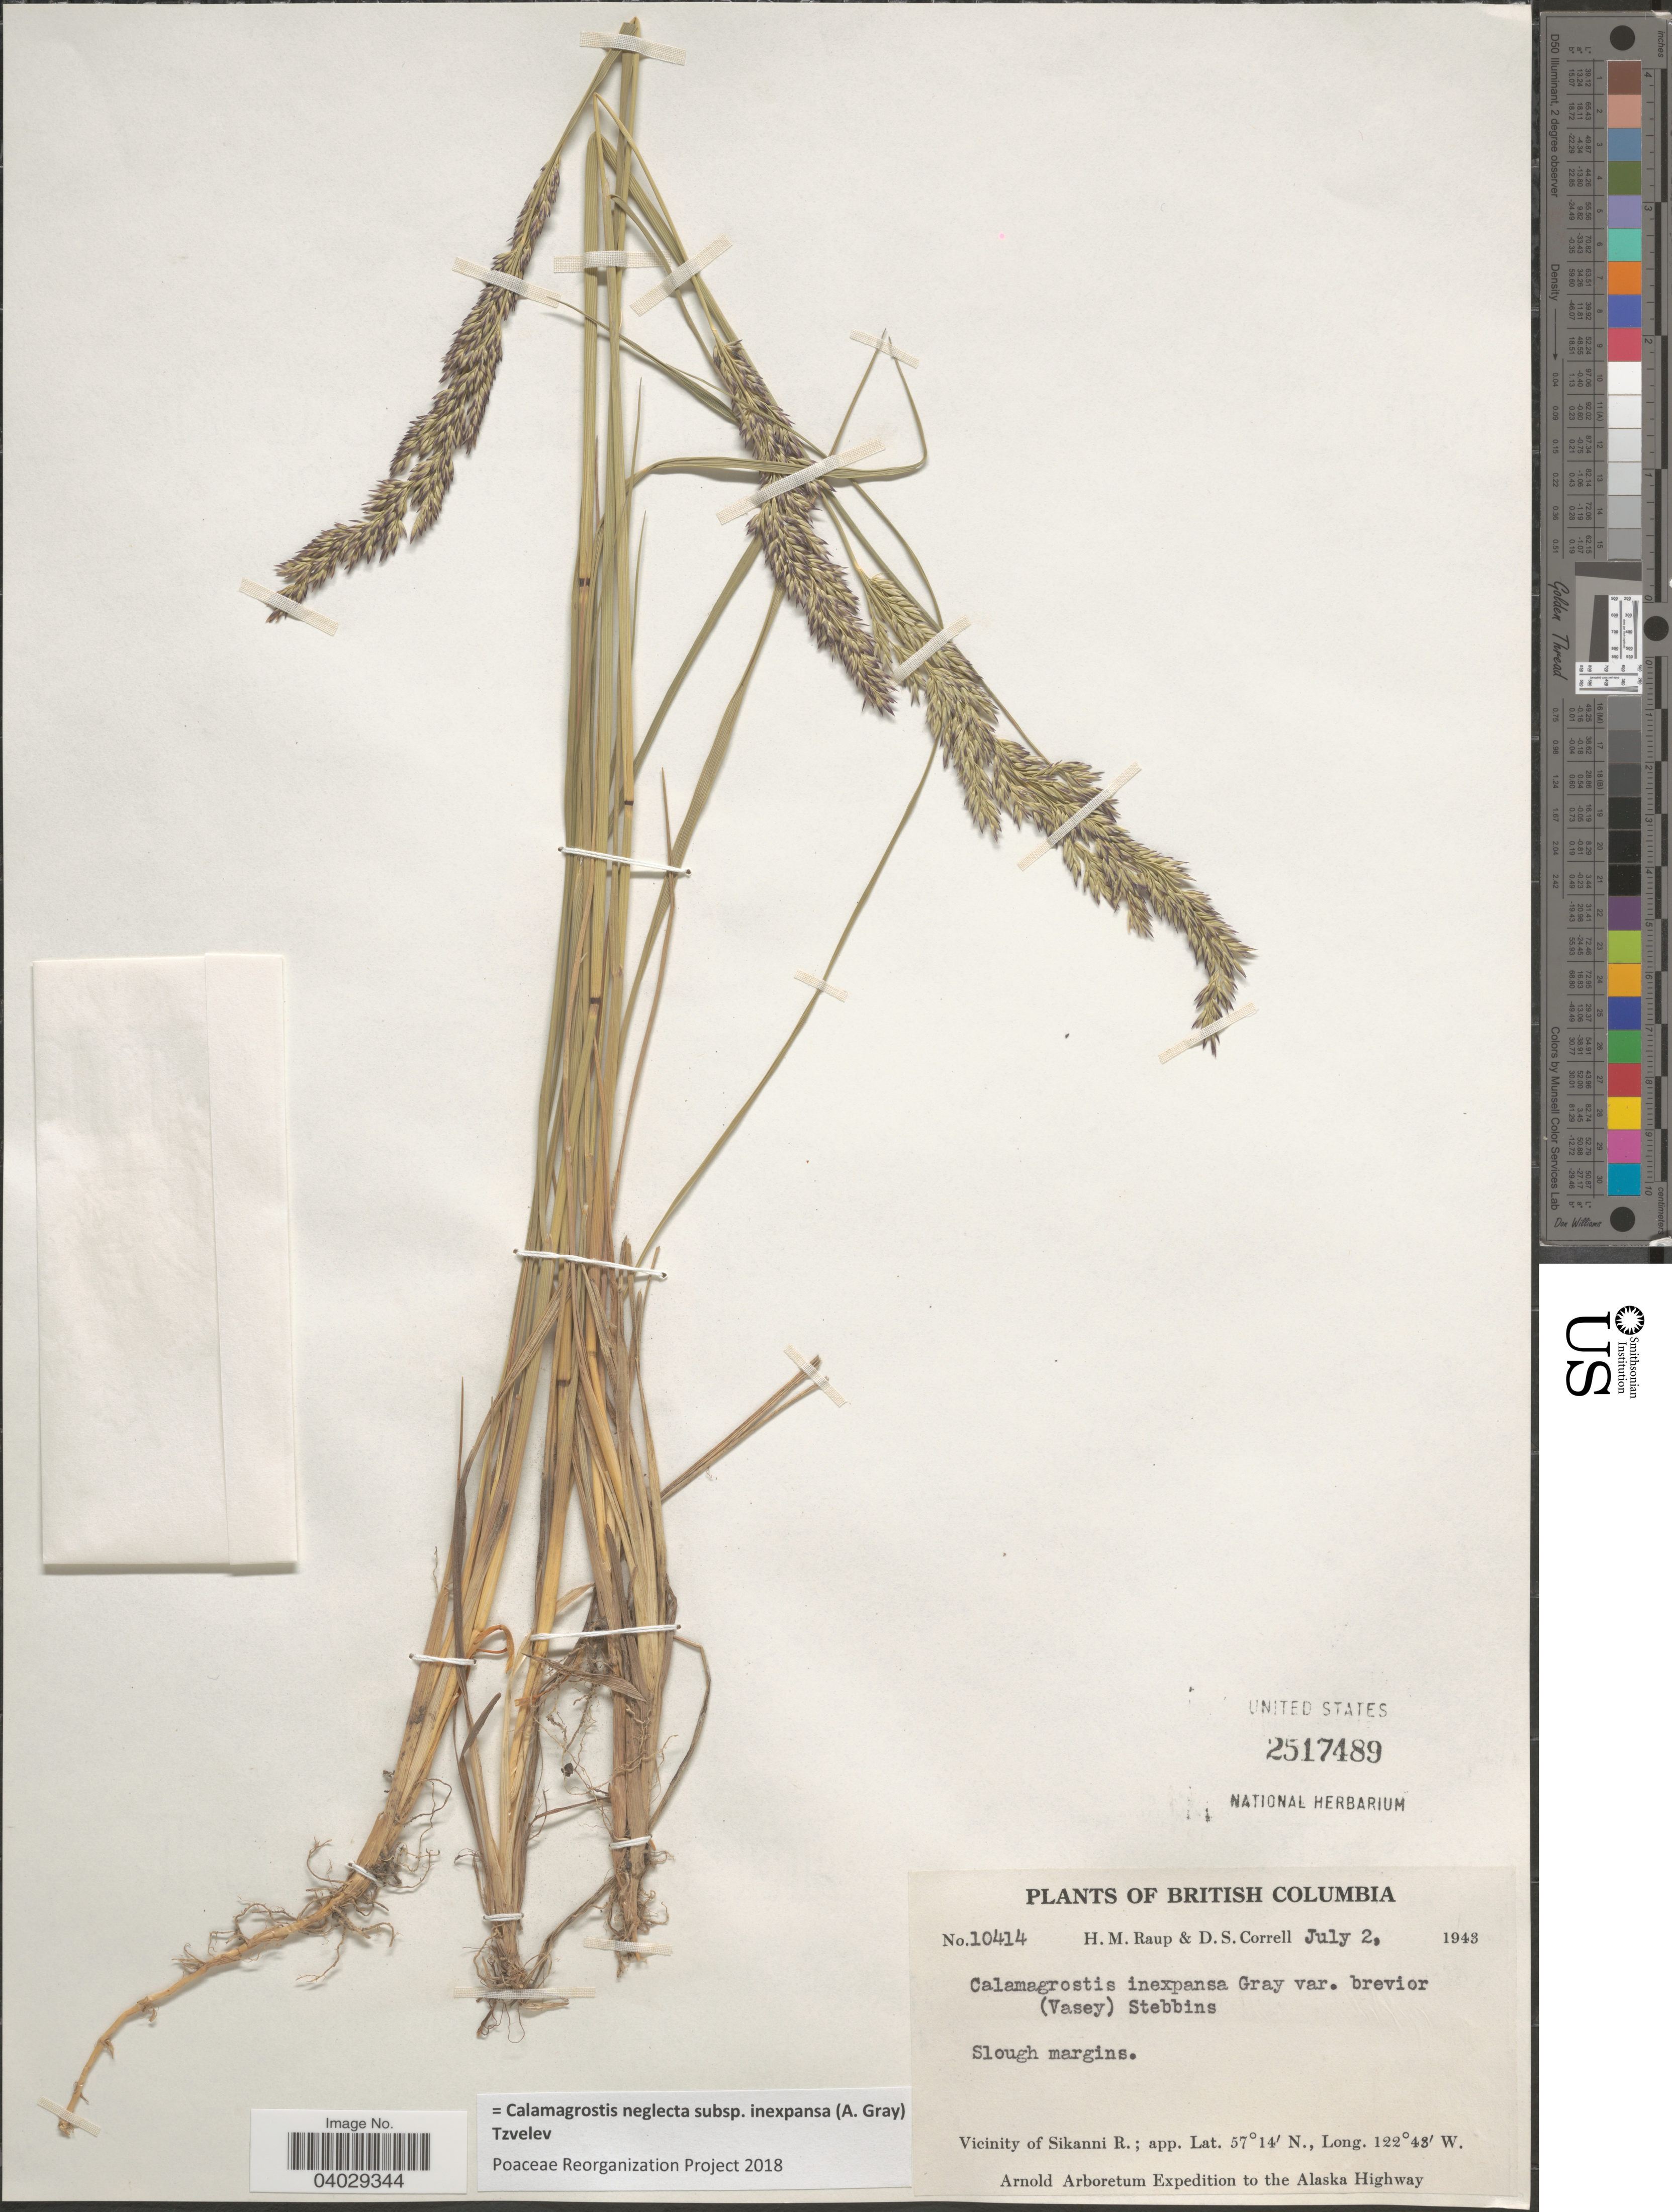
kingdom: Plantae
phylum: Tracheophyta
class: Liliopsida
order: Poales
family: Poaceae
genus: Calamagrostis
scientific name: Calamagrostis neglecta subsp. inexpansa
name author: (A. Gray) Tzvelev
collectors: H. Raup & D. S. Correll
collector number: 10414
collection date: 1948-07-02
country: Canada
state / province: British Columbia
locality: Vicinity of Sikanni R. The Alaska Highway.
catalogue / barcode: US 2517489